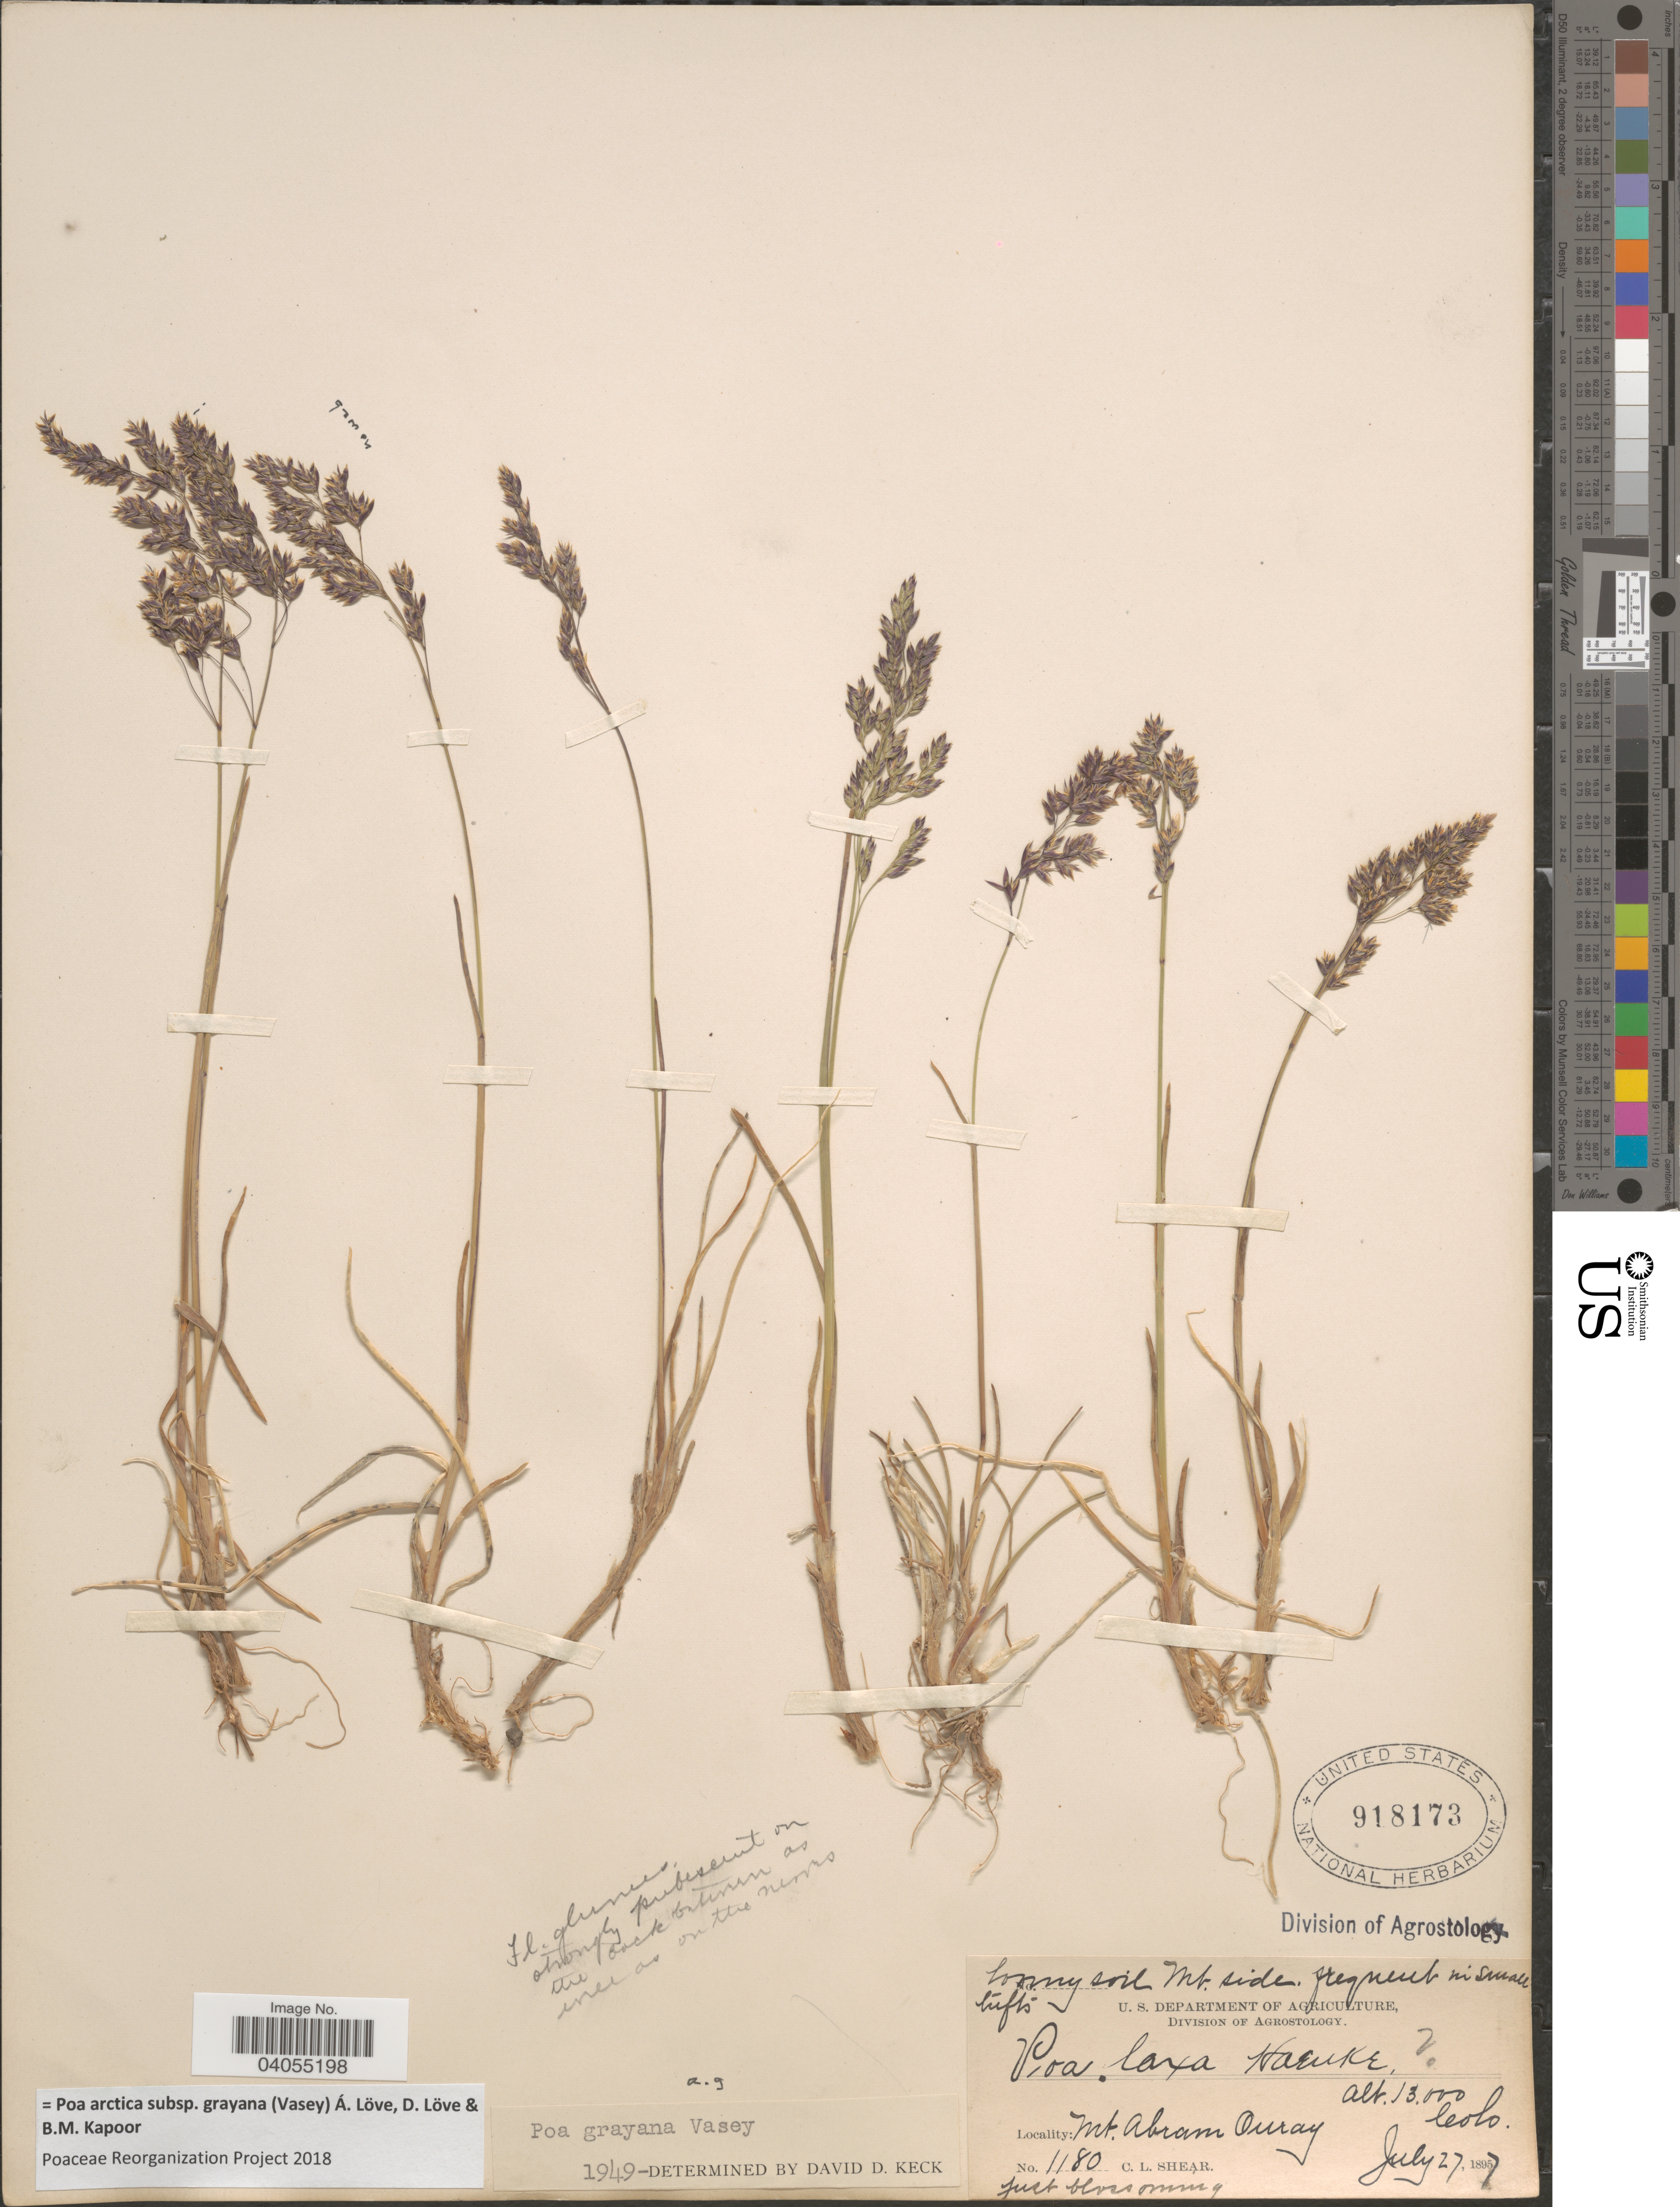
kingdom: Plantae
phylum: Tracheophyta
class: Liliopsida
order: Poales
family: Poaceae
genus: Poa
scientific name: Poa arctica subsp. grayana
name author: (Vasey) Á. Löve et al.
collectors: C. L. Shear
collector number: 1180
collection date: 1897-07-27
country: United States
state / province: Colorado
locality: Mt. Abram Ouray.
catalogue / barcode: US 918173